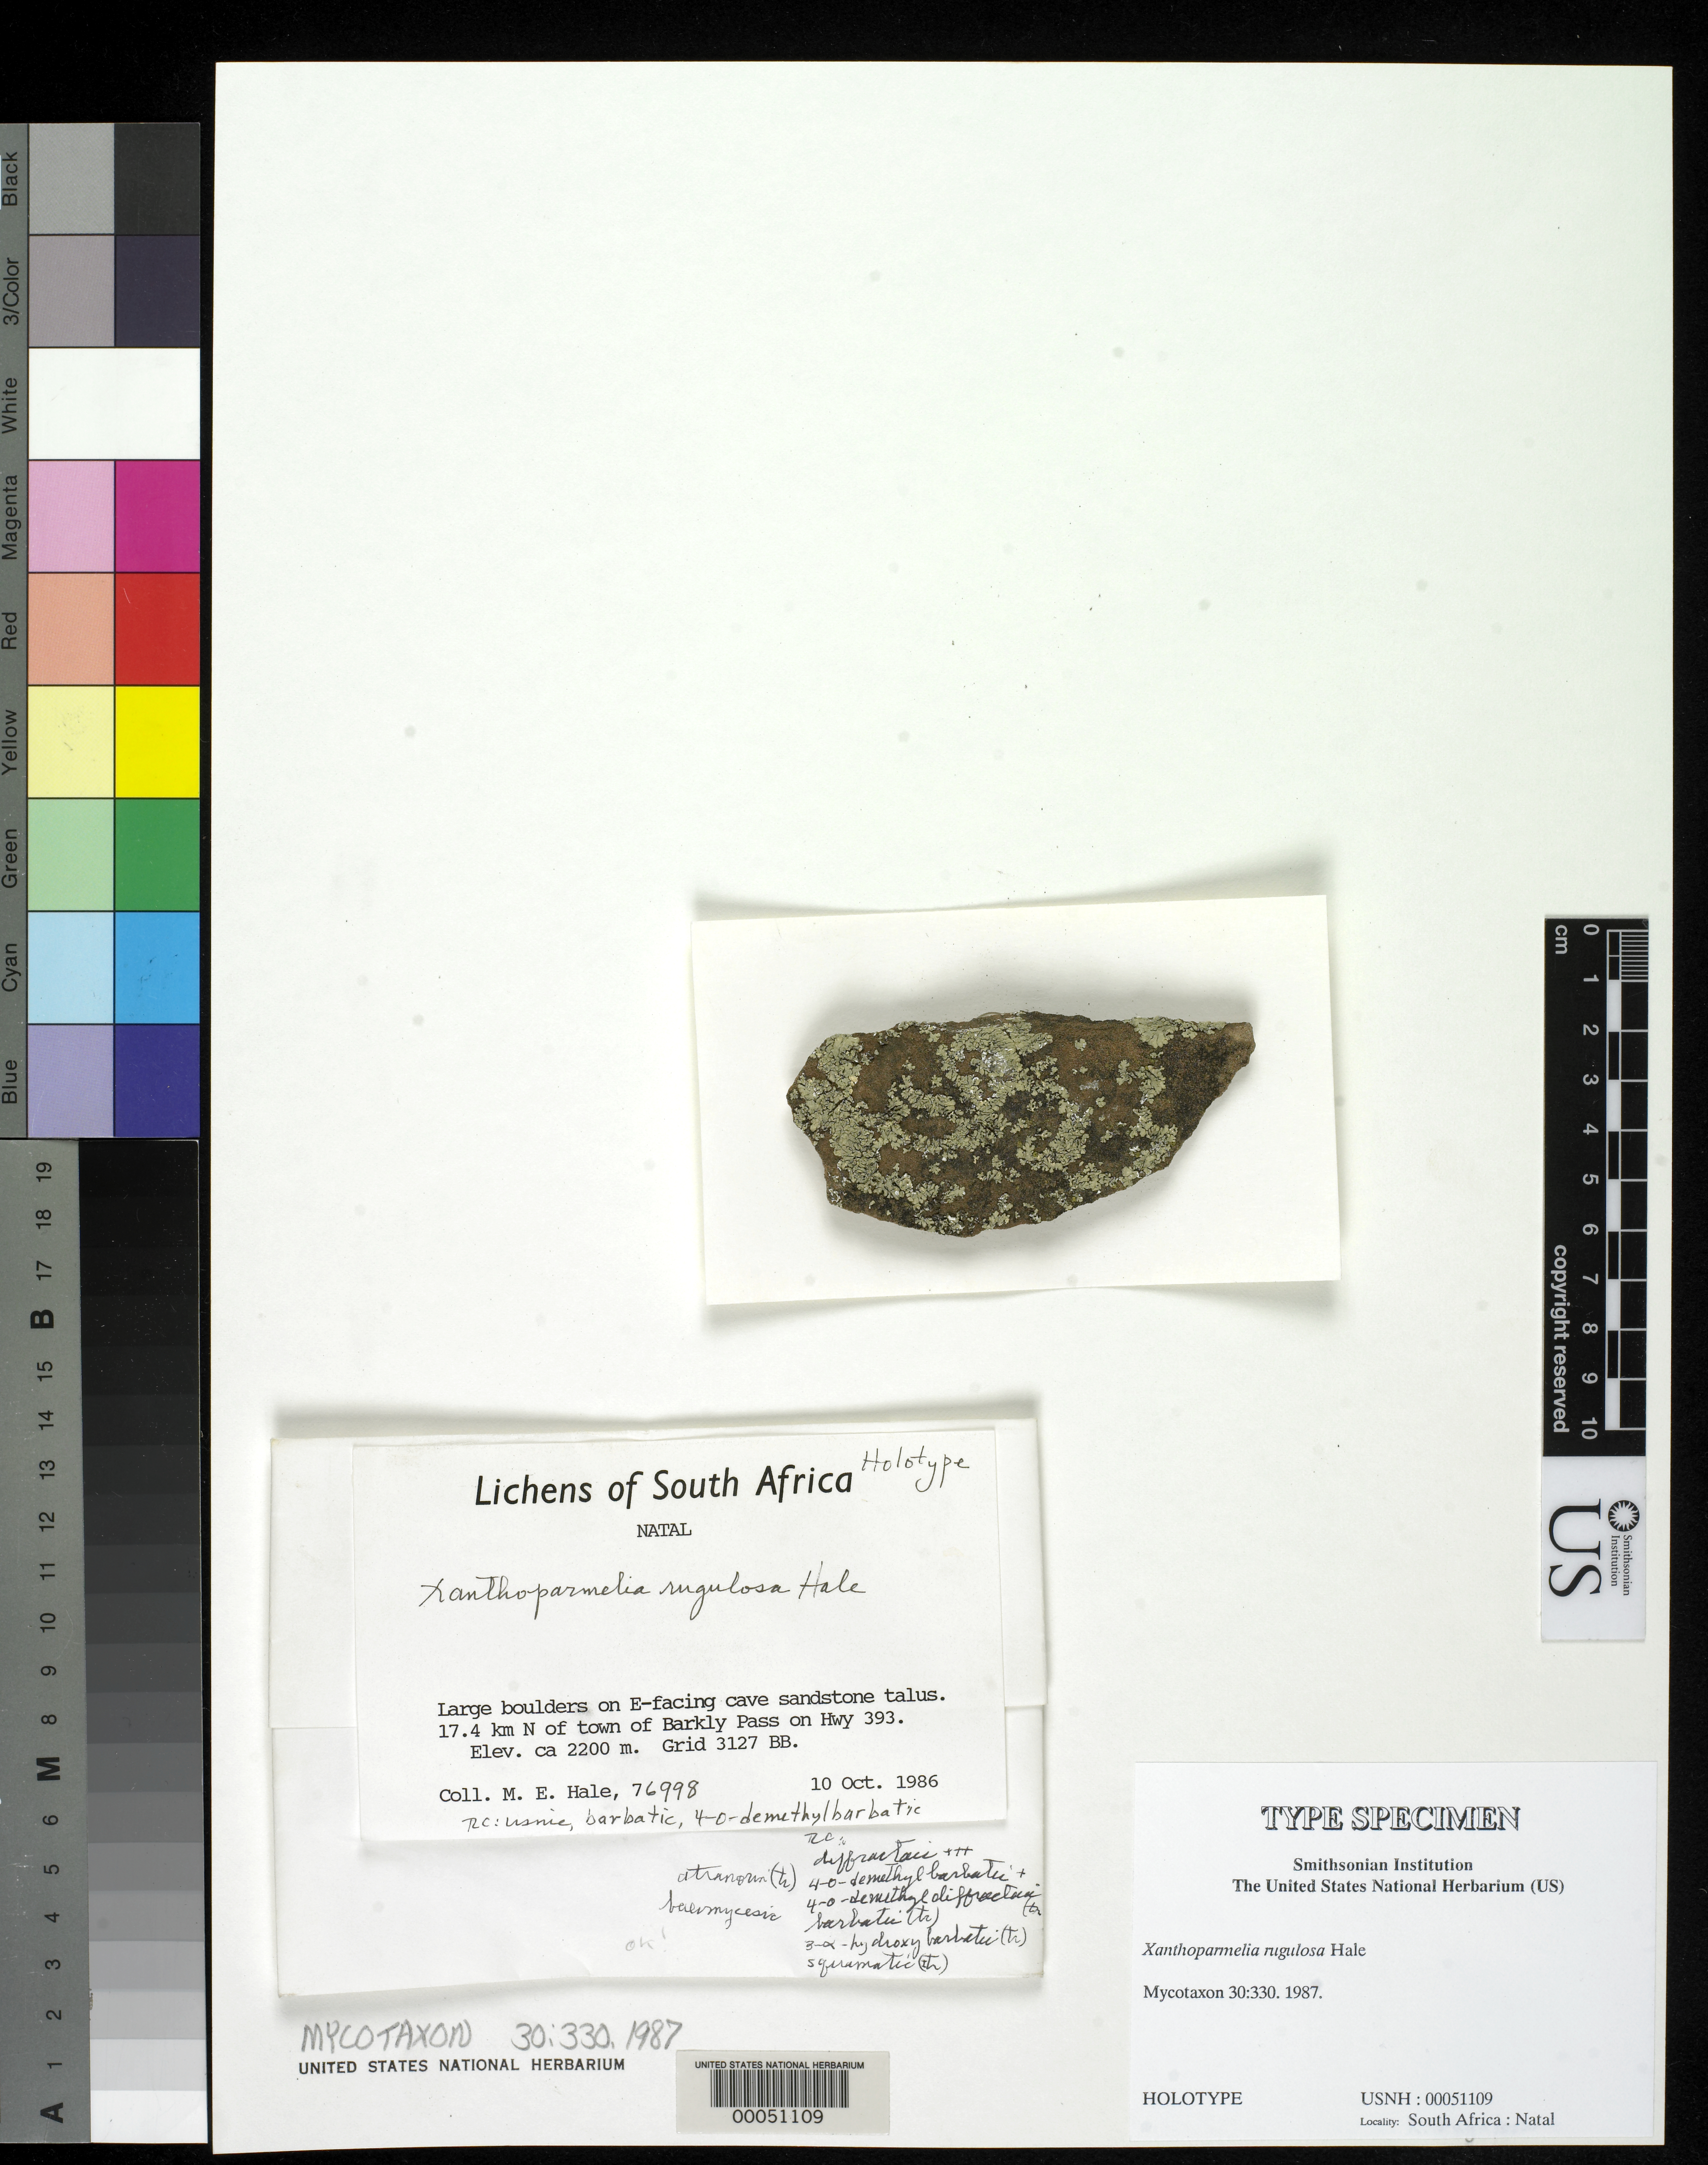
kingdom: Fungi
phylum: Ascomycota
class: Lecanoromycetes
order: Lecanorales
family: Parmeliaceae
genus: Xanthoparmelia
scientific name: Xanthoparmelia rugulosa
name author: Hale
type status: Holotype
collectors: M. Hale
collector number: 76998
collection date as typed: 10 Oct 1986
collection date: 1986-10-10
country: South Africa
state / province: KwaZulu-Natal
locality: Grid 3127 BB. 17.4 km N of Barkly Pass on Hwy 393, large boulders on E-facing cave sandstone talus.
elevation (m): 2200